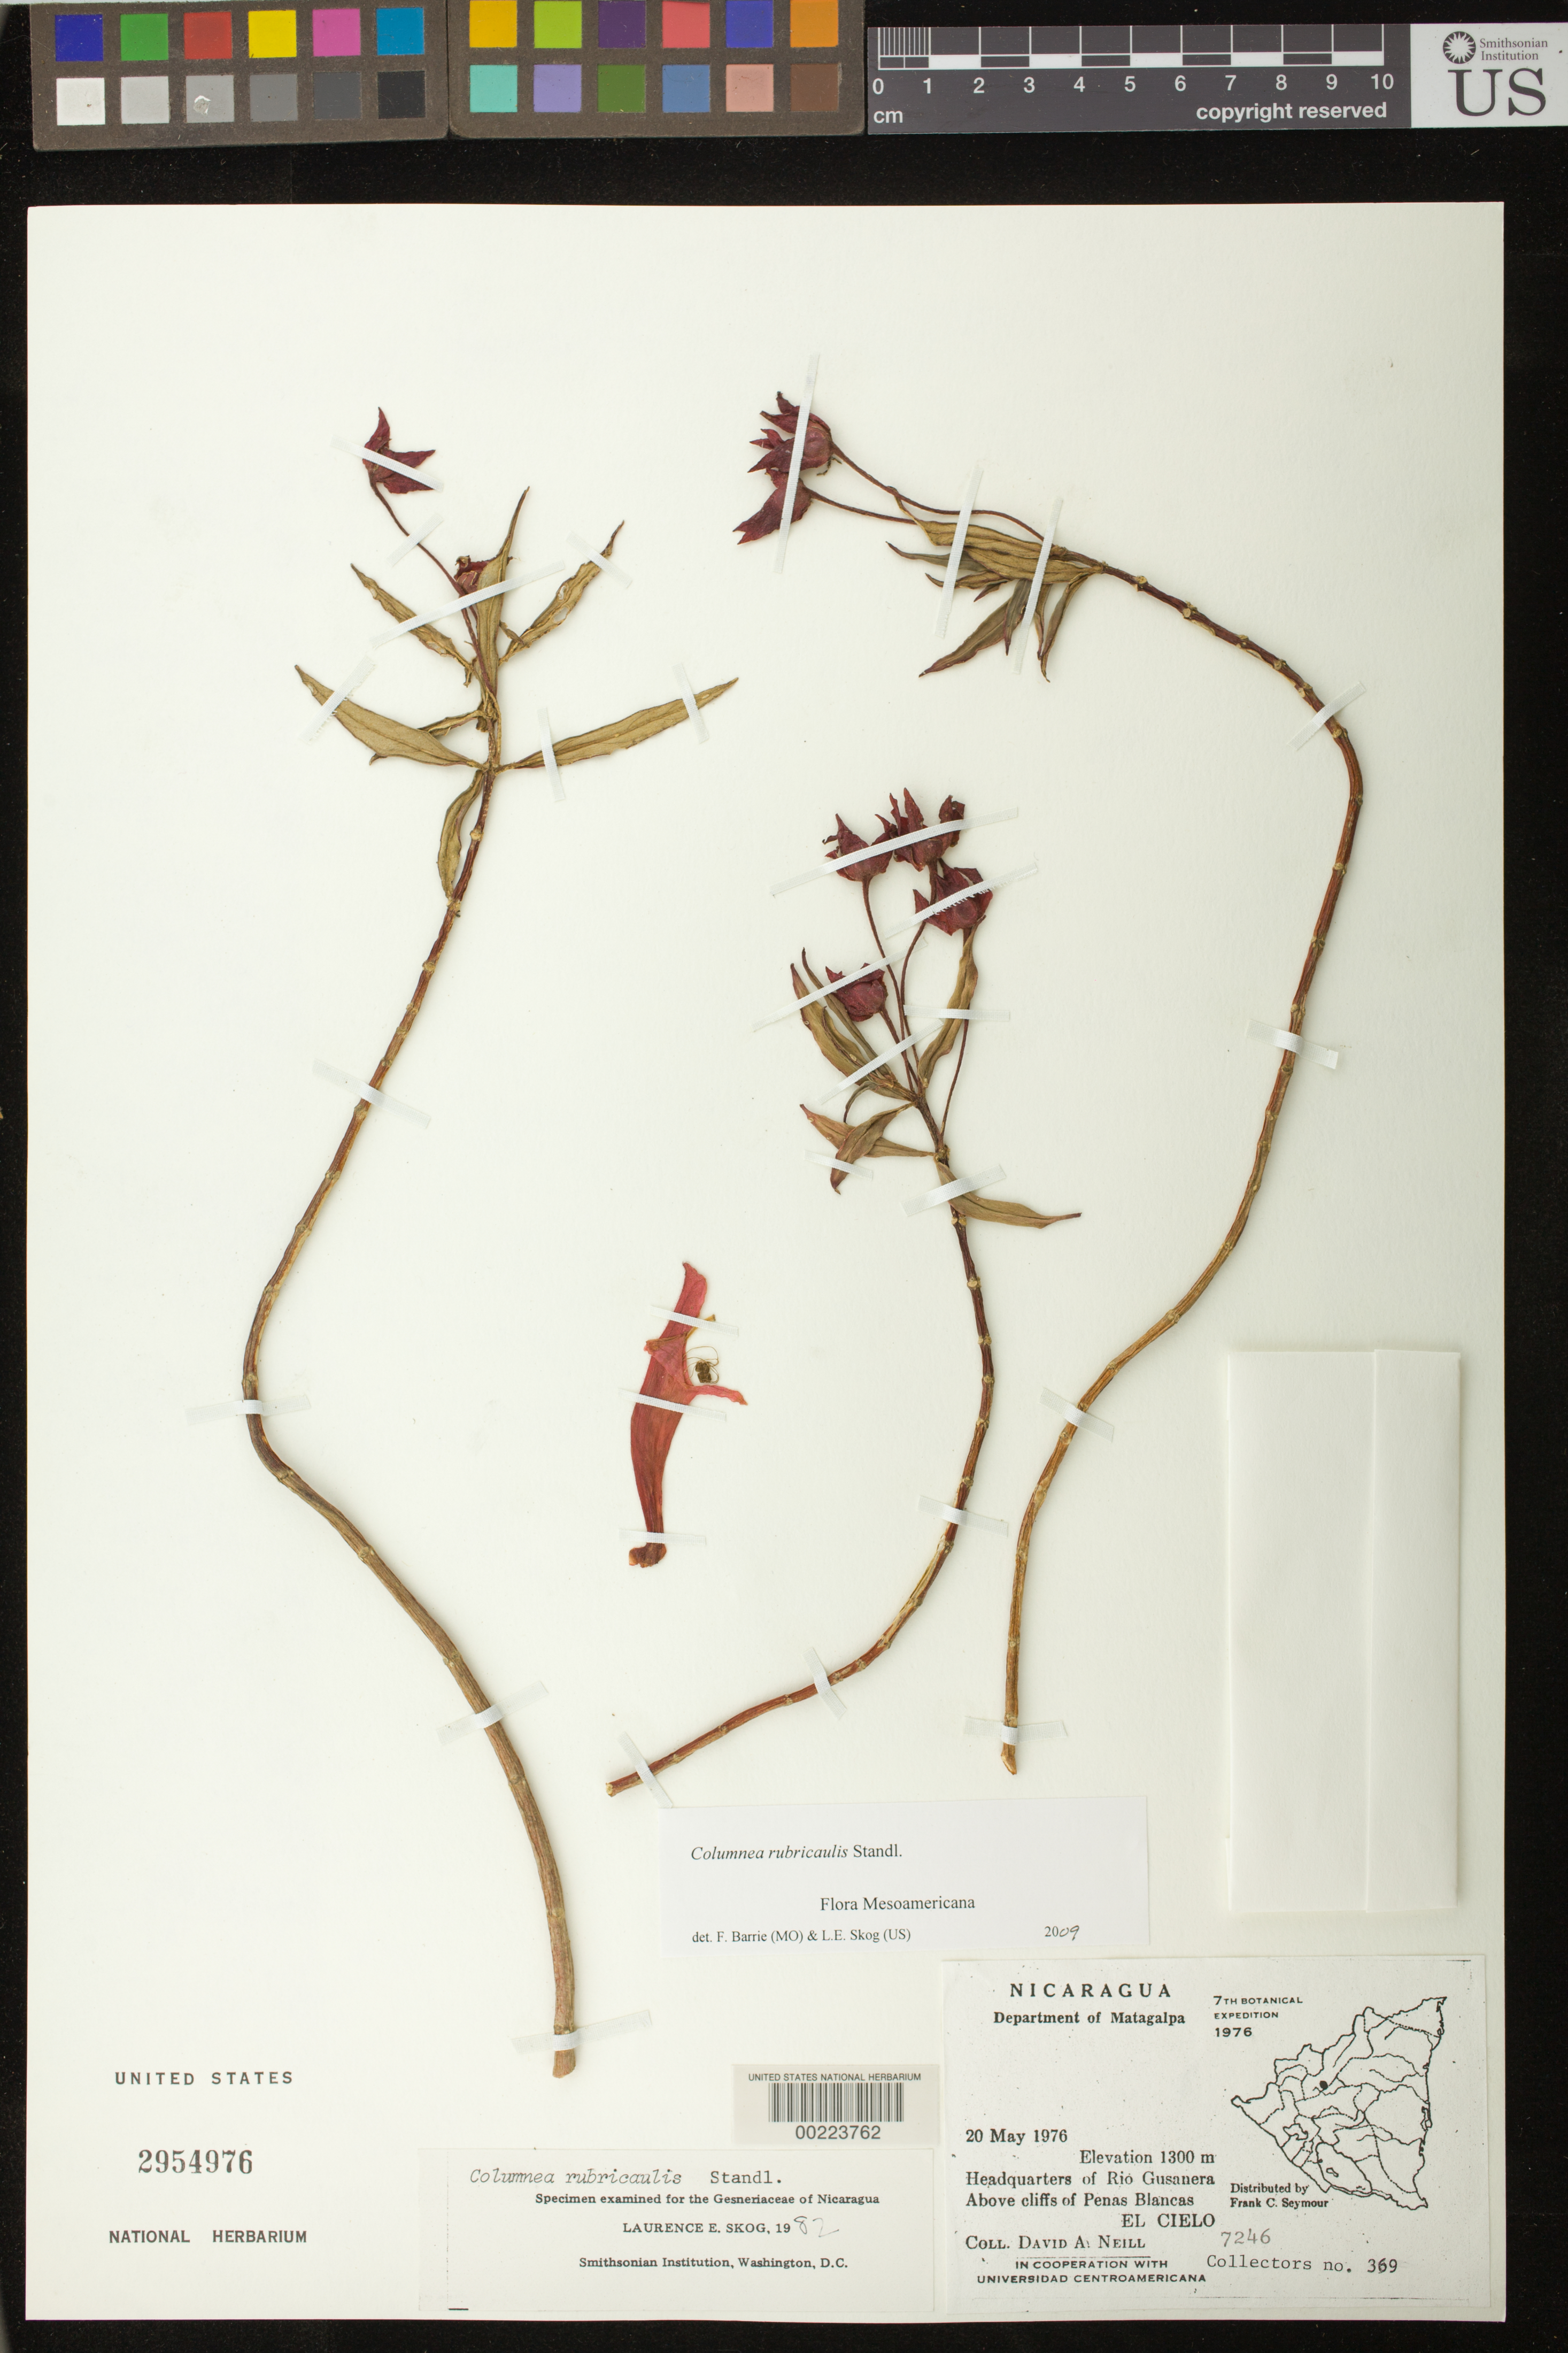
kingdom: Plantae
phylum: Tracheophyta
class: Magnoliopsida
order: Lamiales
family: Gesneriaceae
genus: Columnea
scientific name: Columnea rubricaulis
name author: Standl.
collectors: D. A. Neill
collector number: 369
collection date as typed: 20 May 1976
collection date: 1976-05-20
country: Nicaragua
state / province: Matagalpa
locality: Headquarters of Rio Gusanera, above cliffs of Penas Blancas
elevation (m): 1300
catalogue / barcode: US 2954976